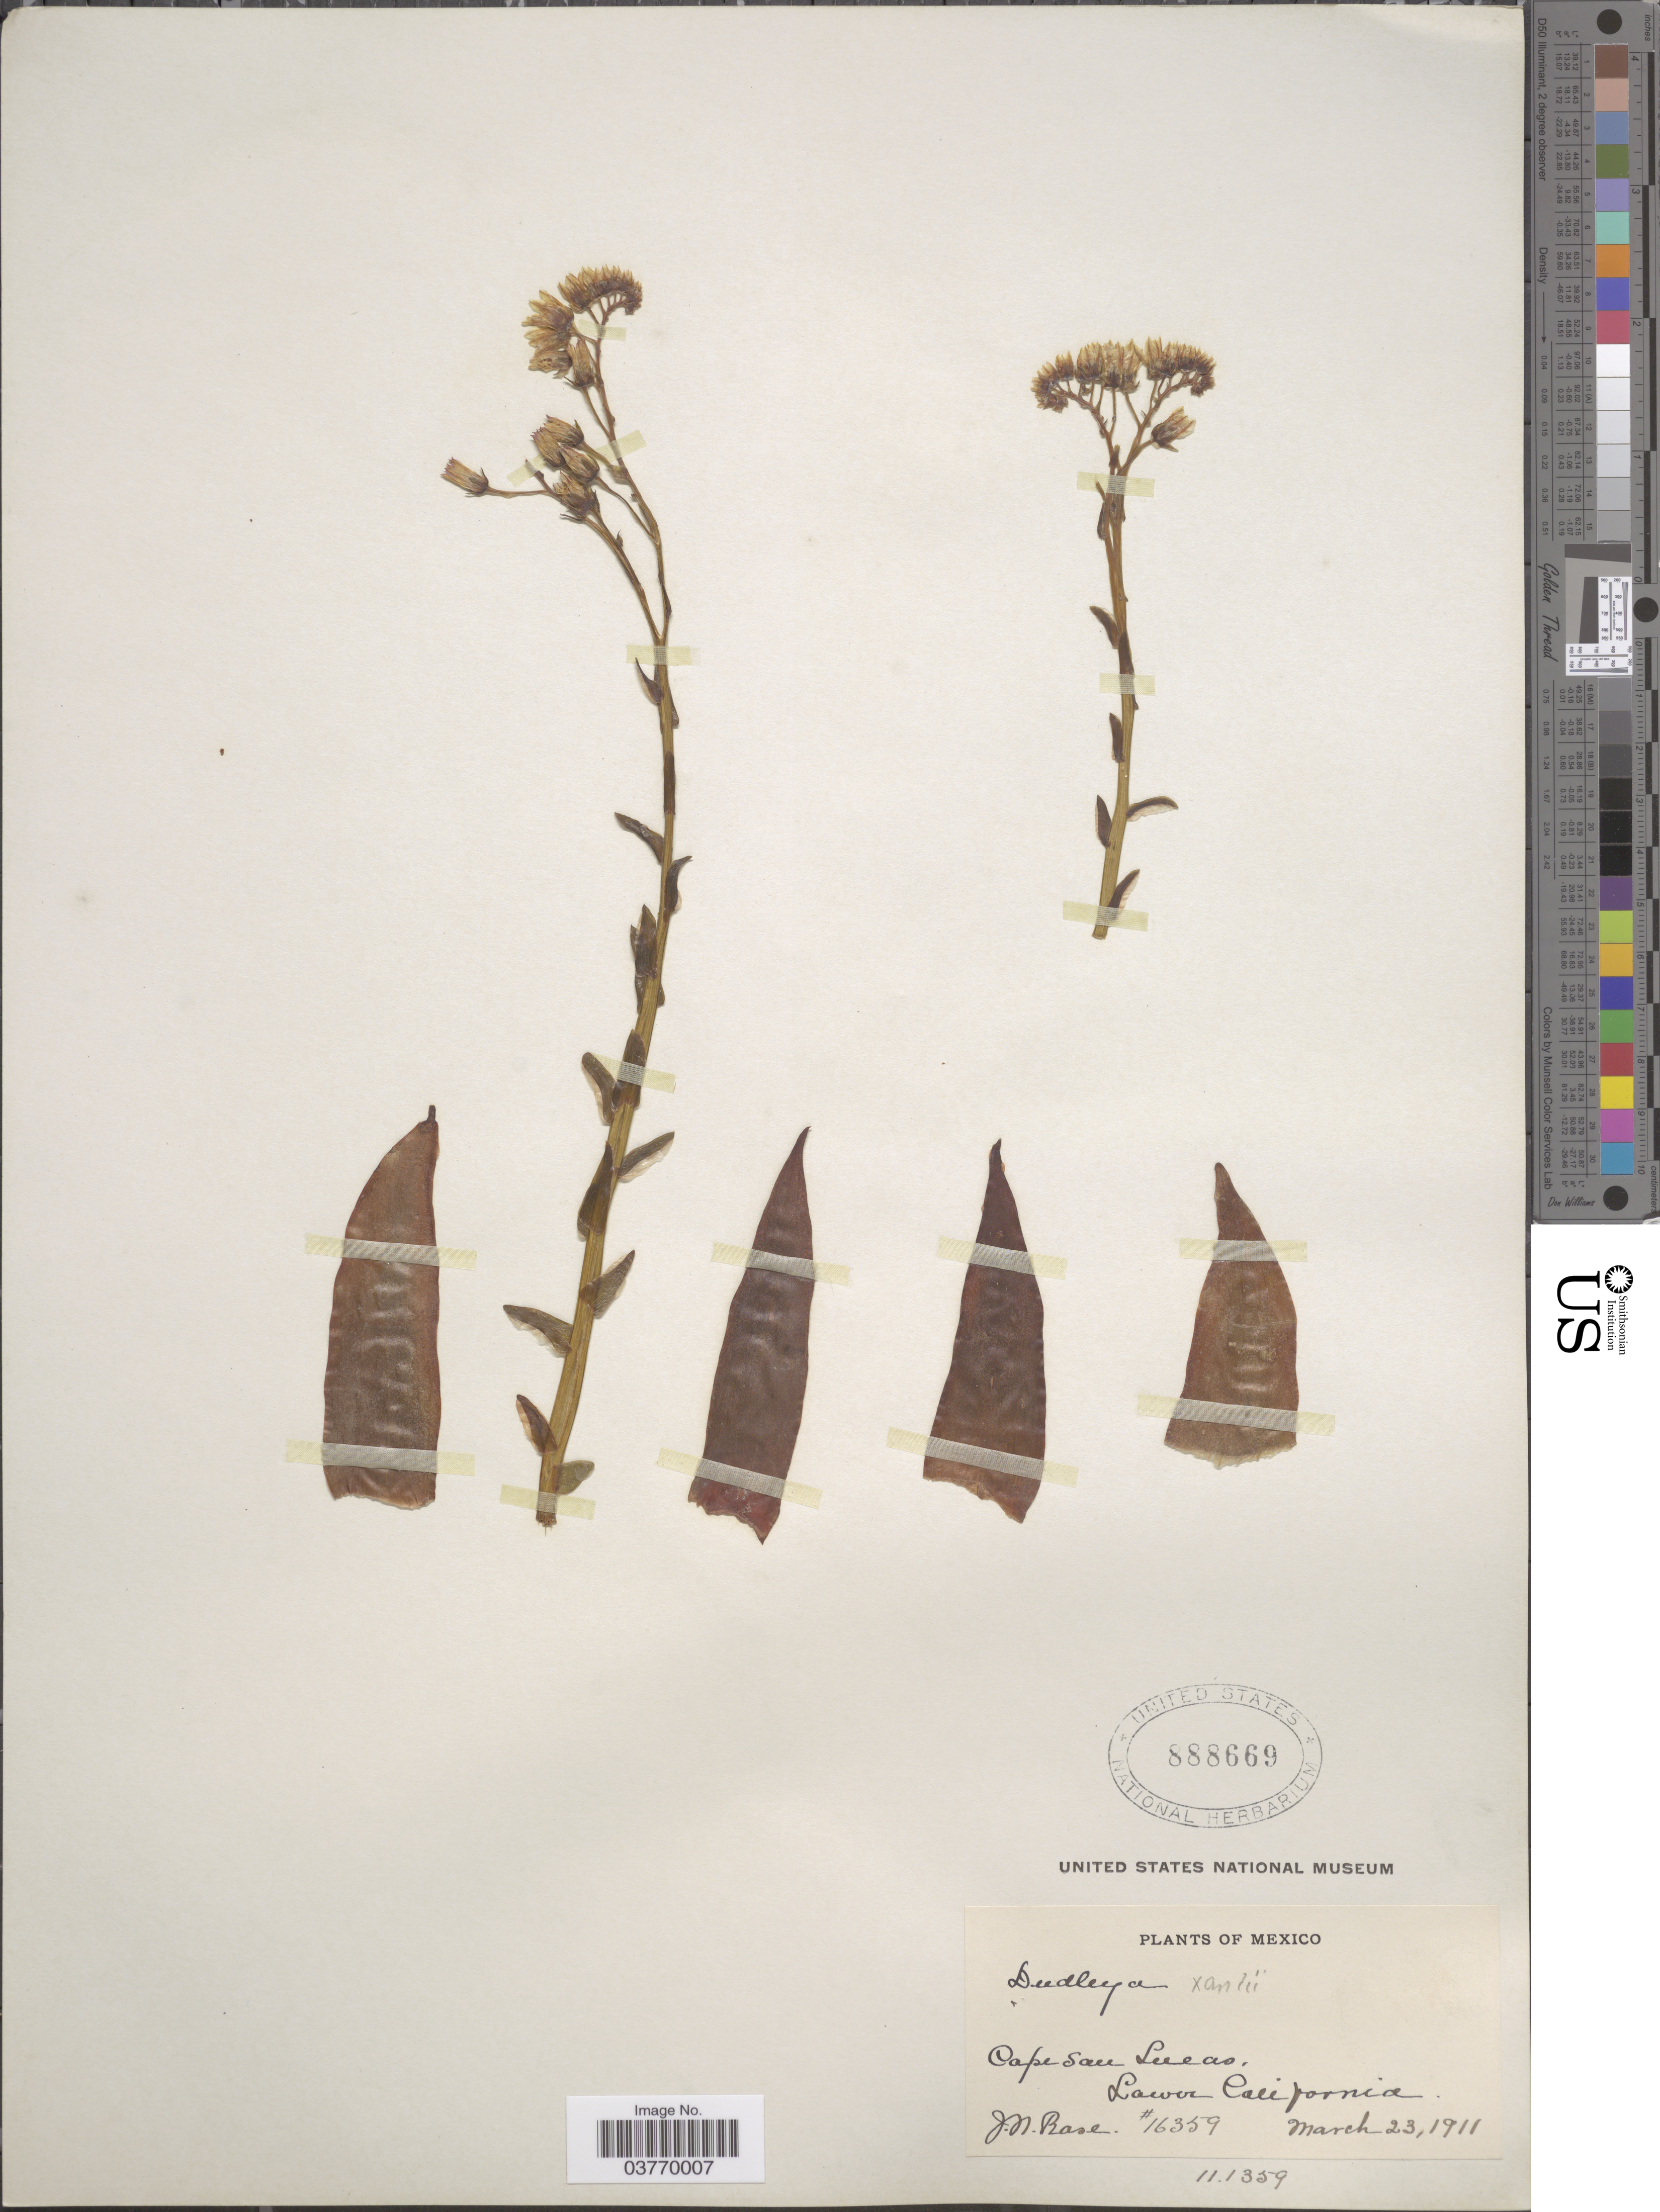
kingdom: Plantae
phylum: Tracheophyta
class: Magnoliopsida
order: Saxifragales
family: Crassulaceae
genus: Dudleya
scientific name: Dudleya xanti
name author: Rose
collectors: J. N. Rose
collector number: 16359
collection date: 1911-03-23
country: Mexico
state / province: Baja California Sur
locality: Lower Callifornia. Cape San Lucas.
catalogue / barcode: US 888669